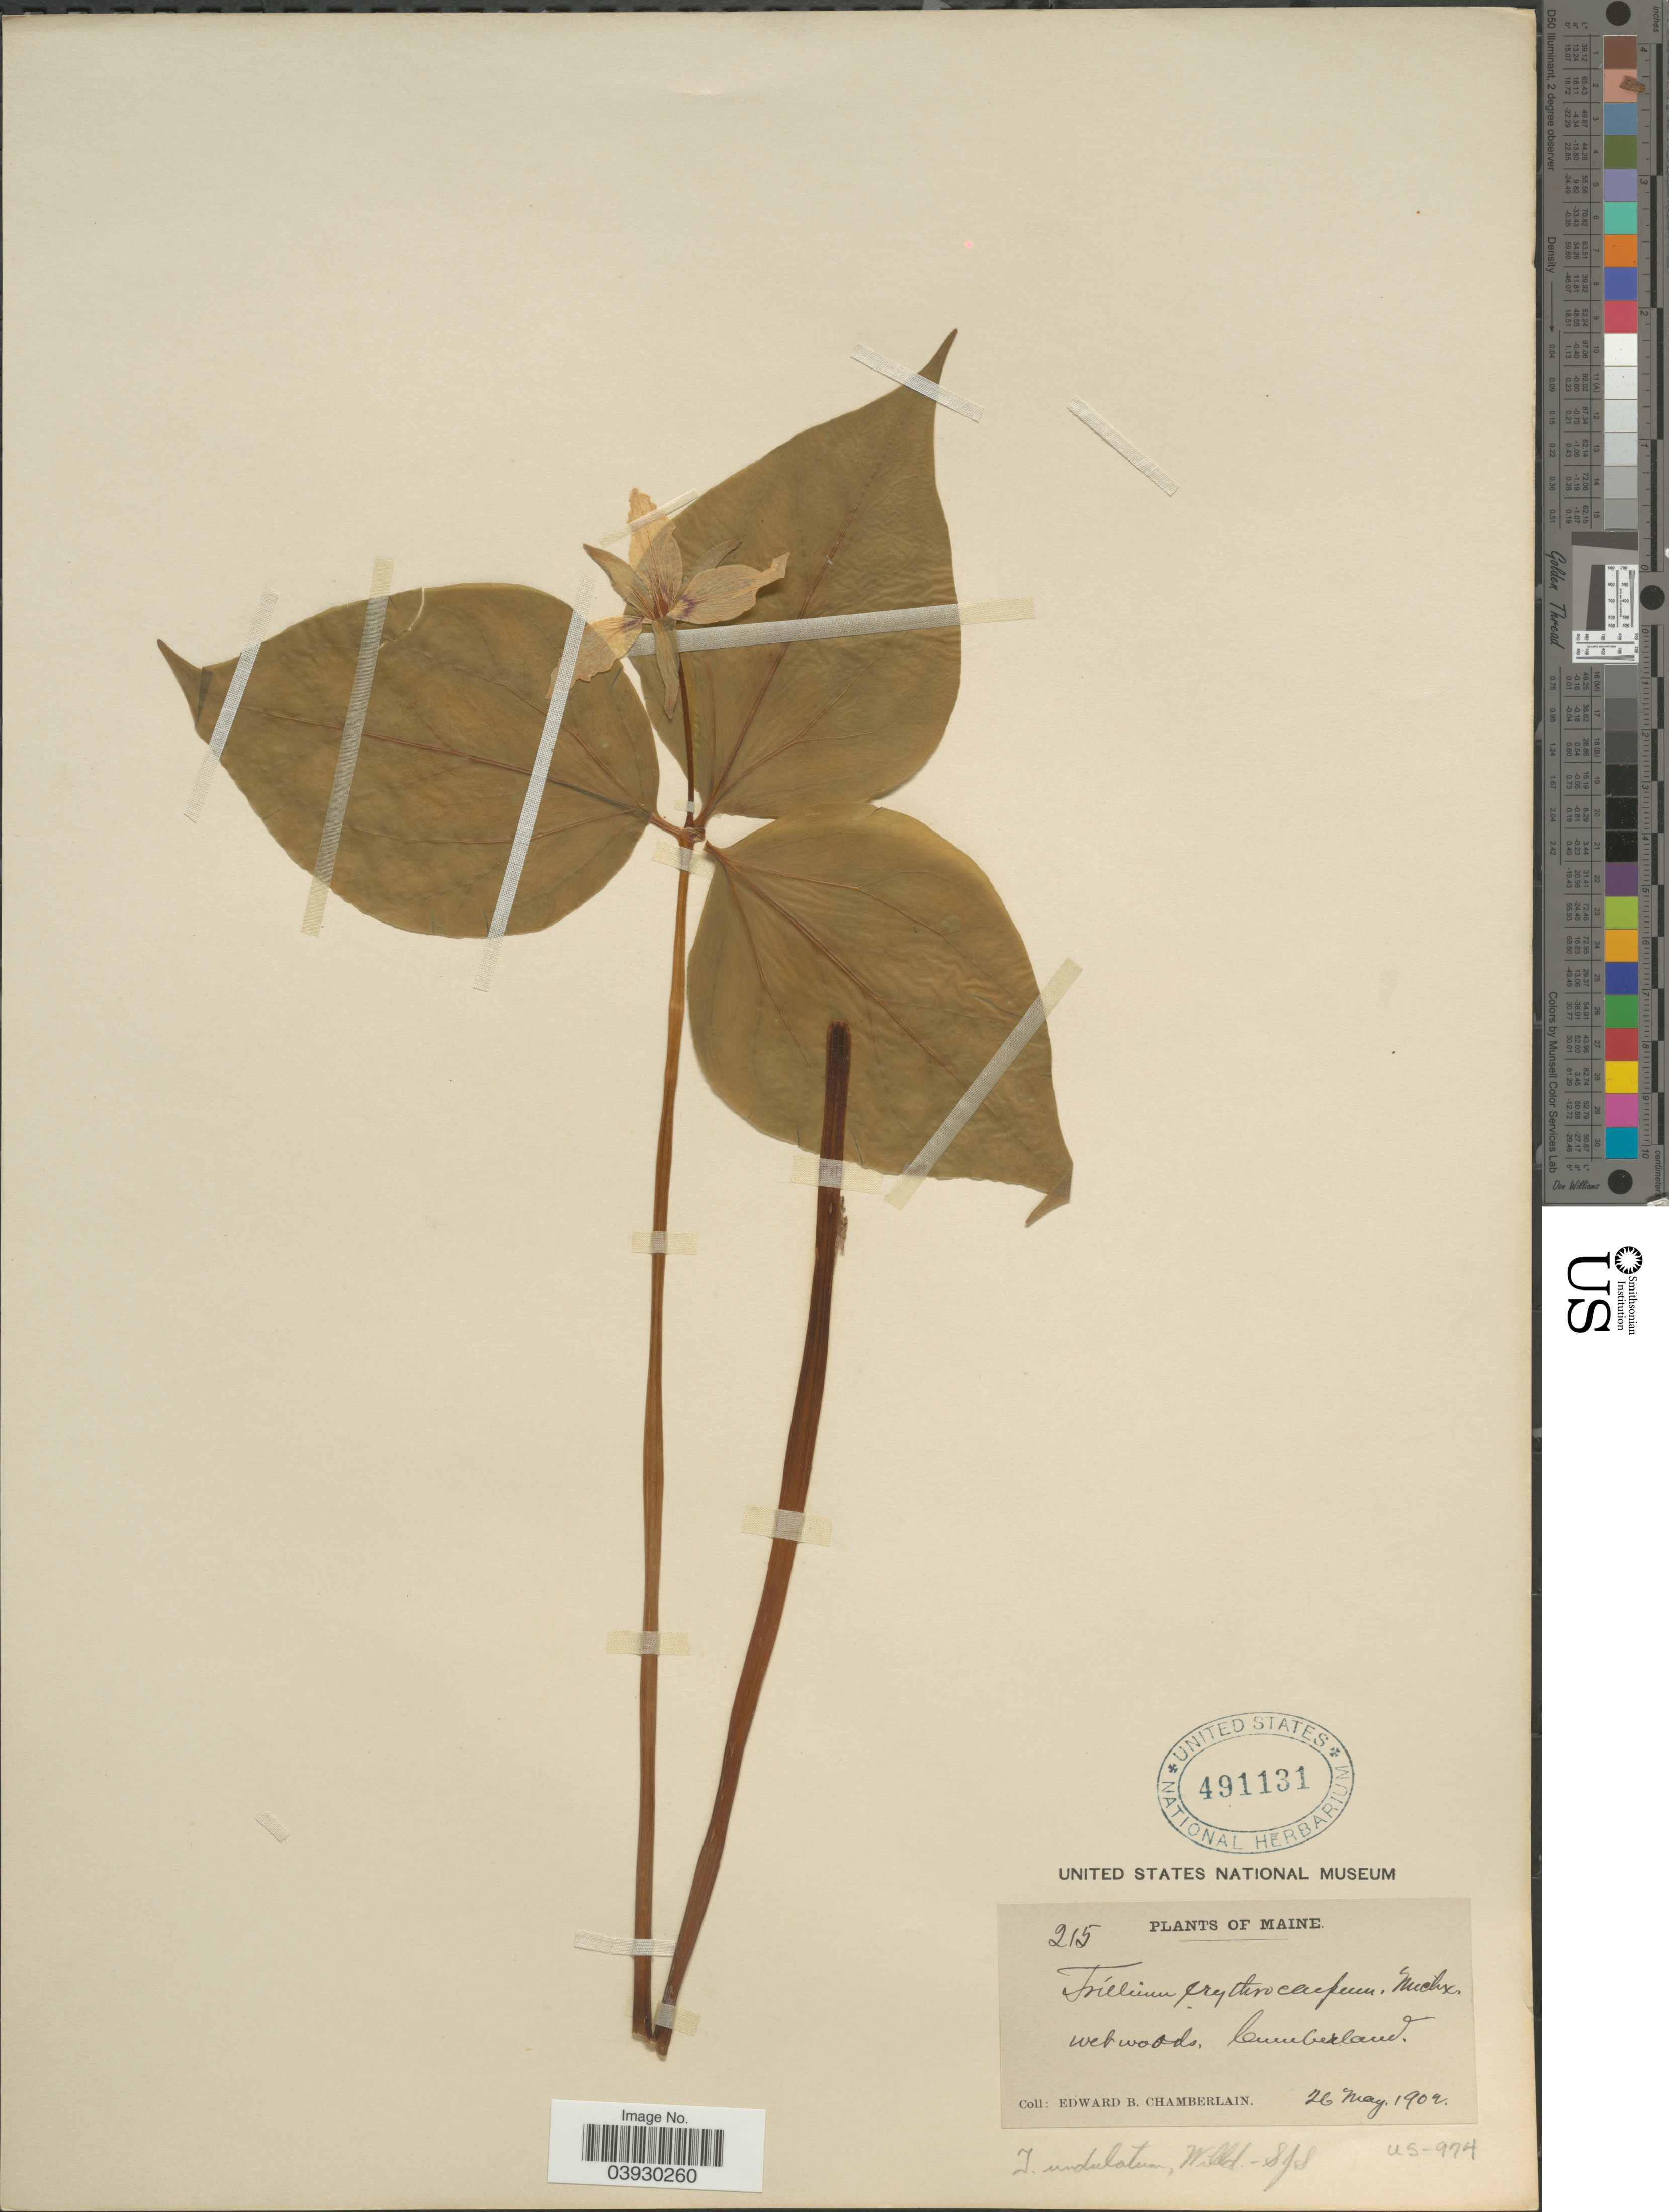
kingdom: Plantae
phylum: Tracheophyta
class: Liliopsida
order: Liliales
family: Melanthiaceae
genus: Trillium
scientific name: Trillium undulatum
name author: Willd.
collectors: E. Chamberlain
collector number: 215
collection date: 1902-05-26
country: United States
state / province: Maine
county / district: Cumberland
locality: Cumberland.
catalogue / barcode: US 491131